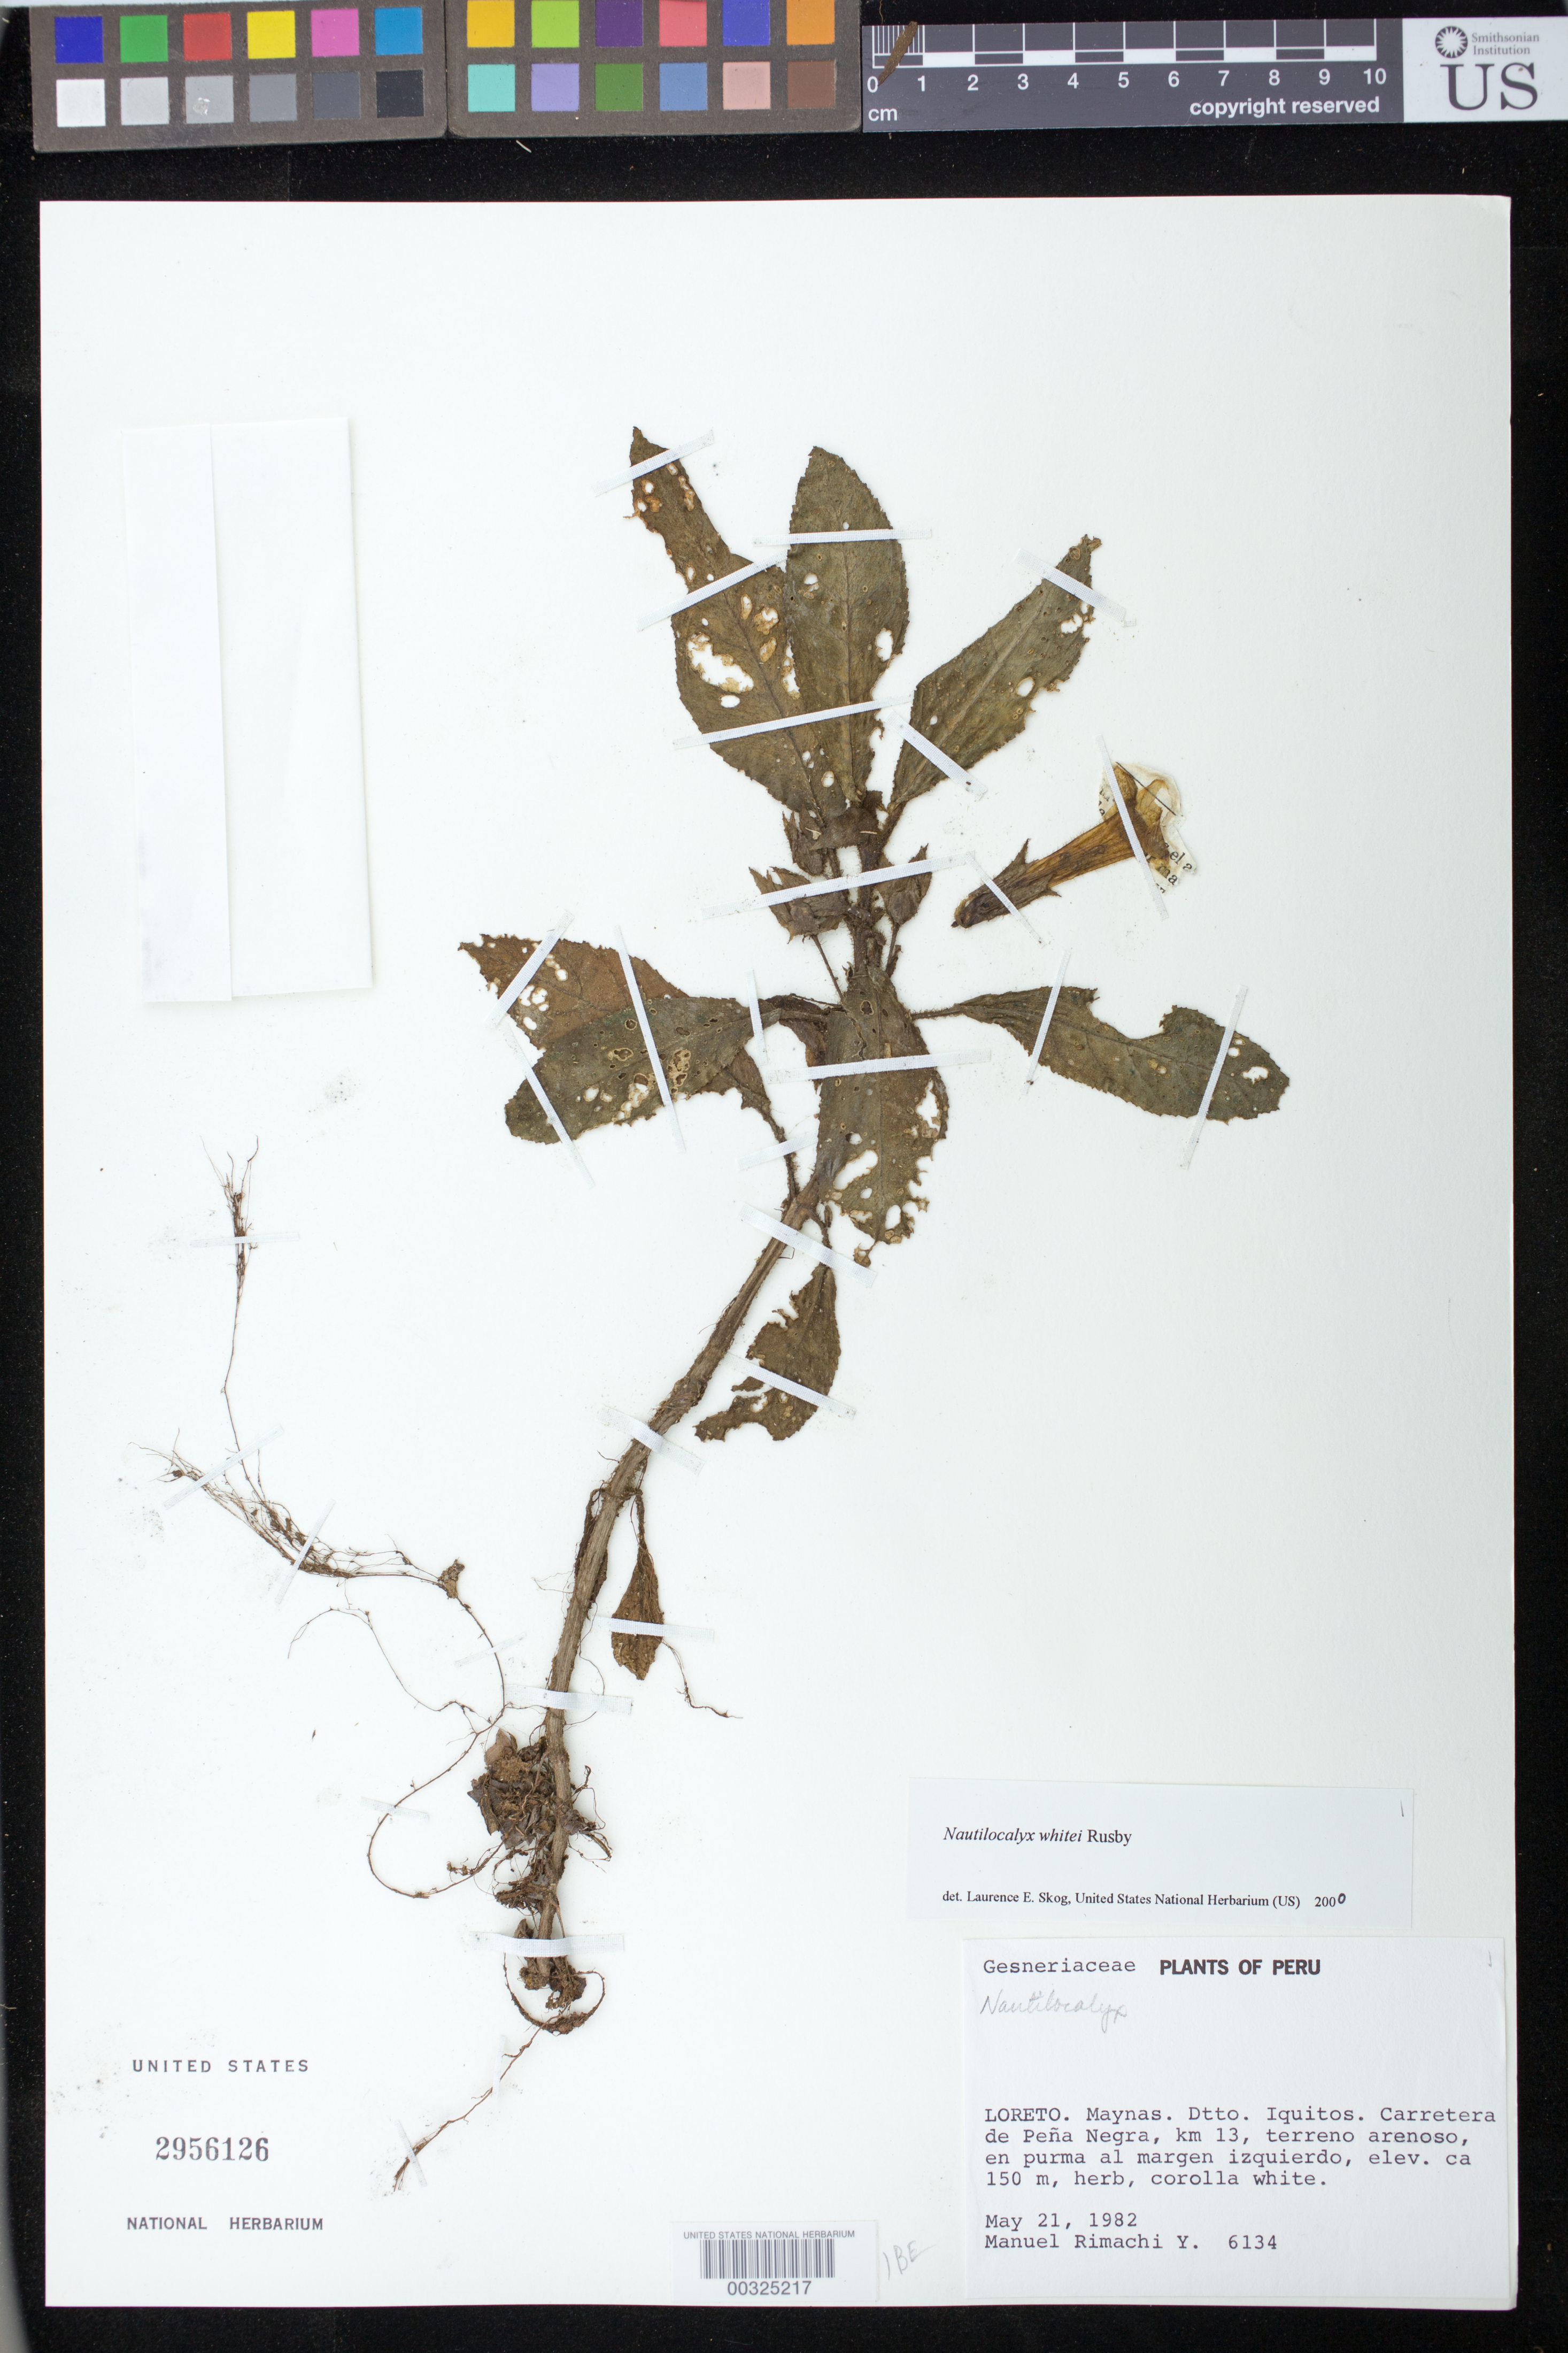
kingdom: Plantae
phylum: Tracheophyta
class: Magnoliopsida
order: Lamiales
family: Gesneriaceae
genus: Nautilocalyx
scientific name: Nautilocalyx whitei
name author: Rusby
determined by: Skog, Laurence E.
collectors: M. Rimachi Y.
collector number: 6134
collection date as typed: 21 May 1982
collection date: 1982-05-21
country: Peru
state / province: Loreto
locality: Prov. Maynas, Dtto. Iquitos, carretera de Peña Negra, km 13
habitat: Terreno arenoso, en purma al margen izquierdo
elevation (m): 150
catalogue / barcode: US 2956126